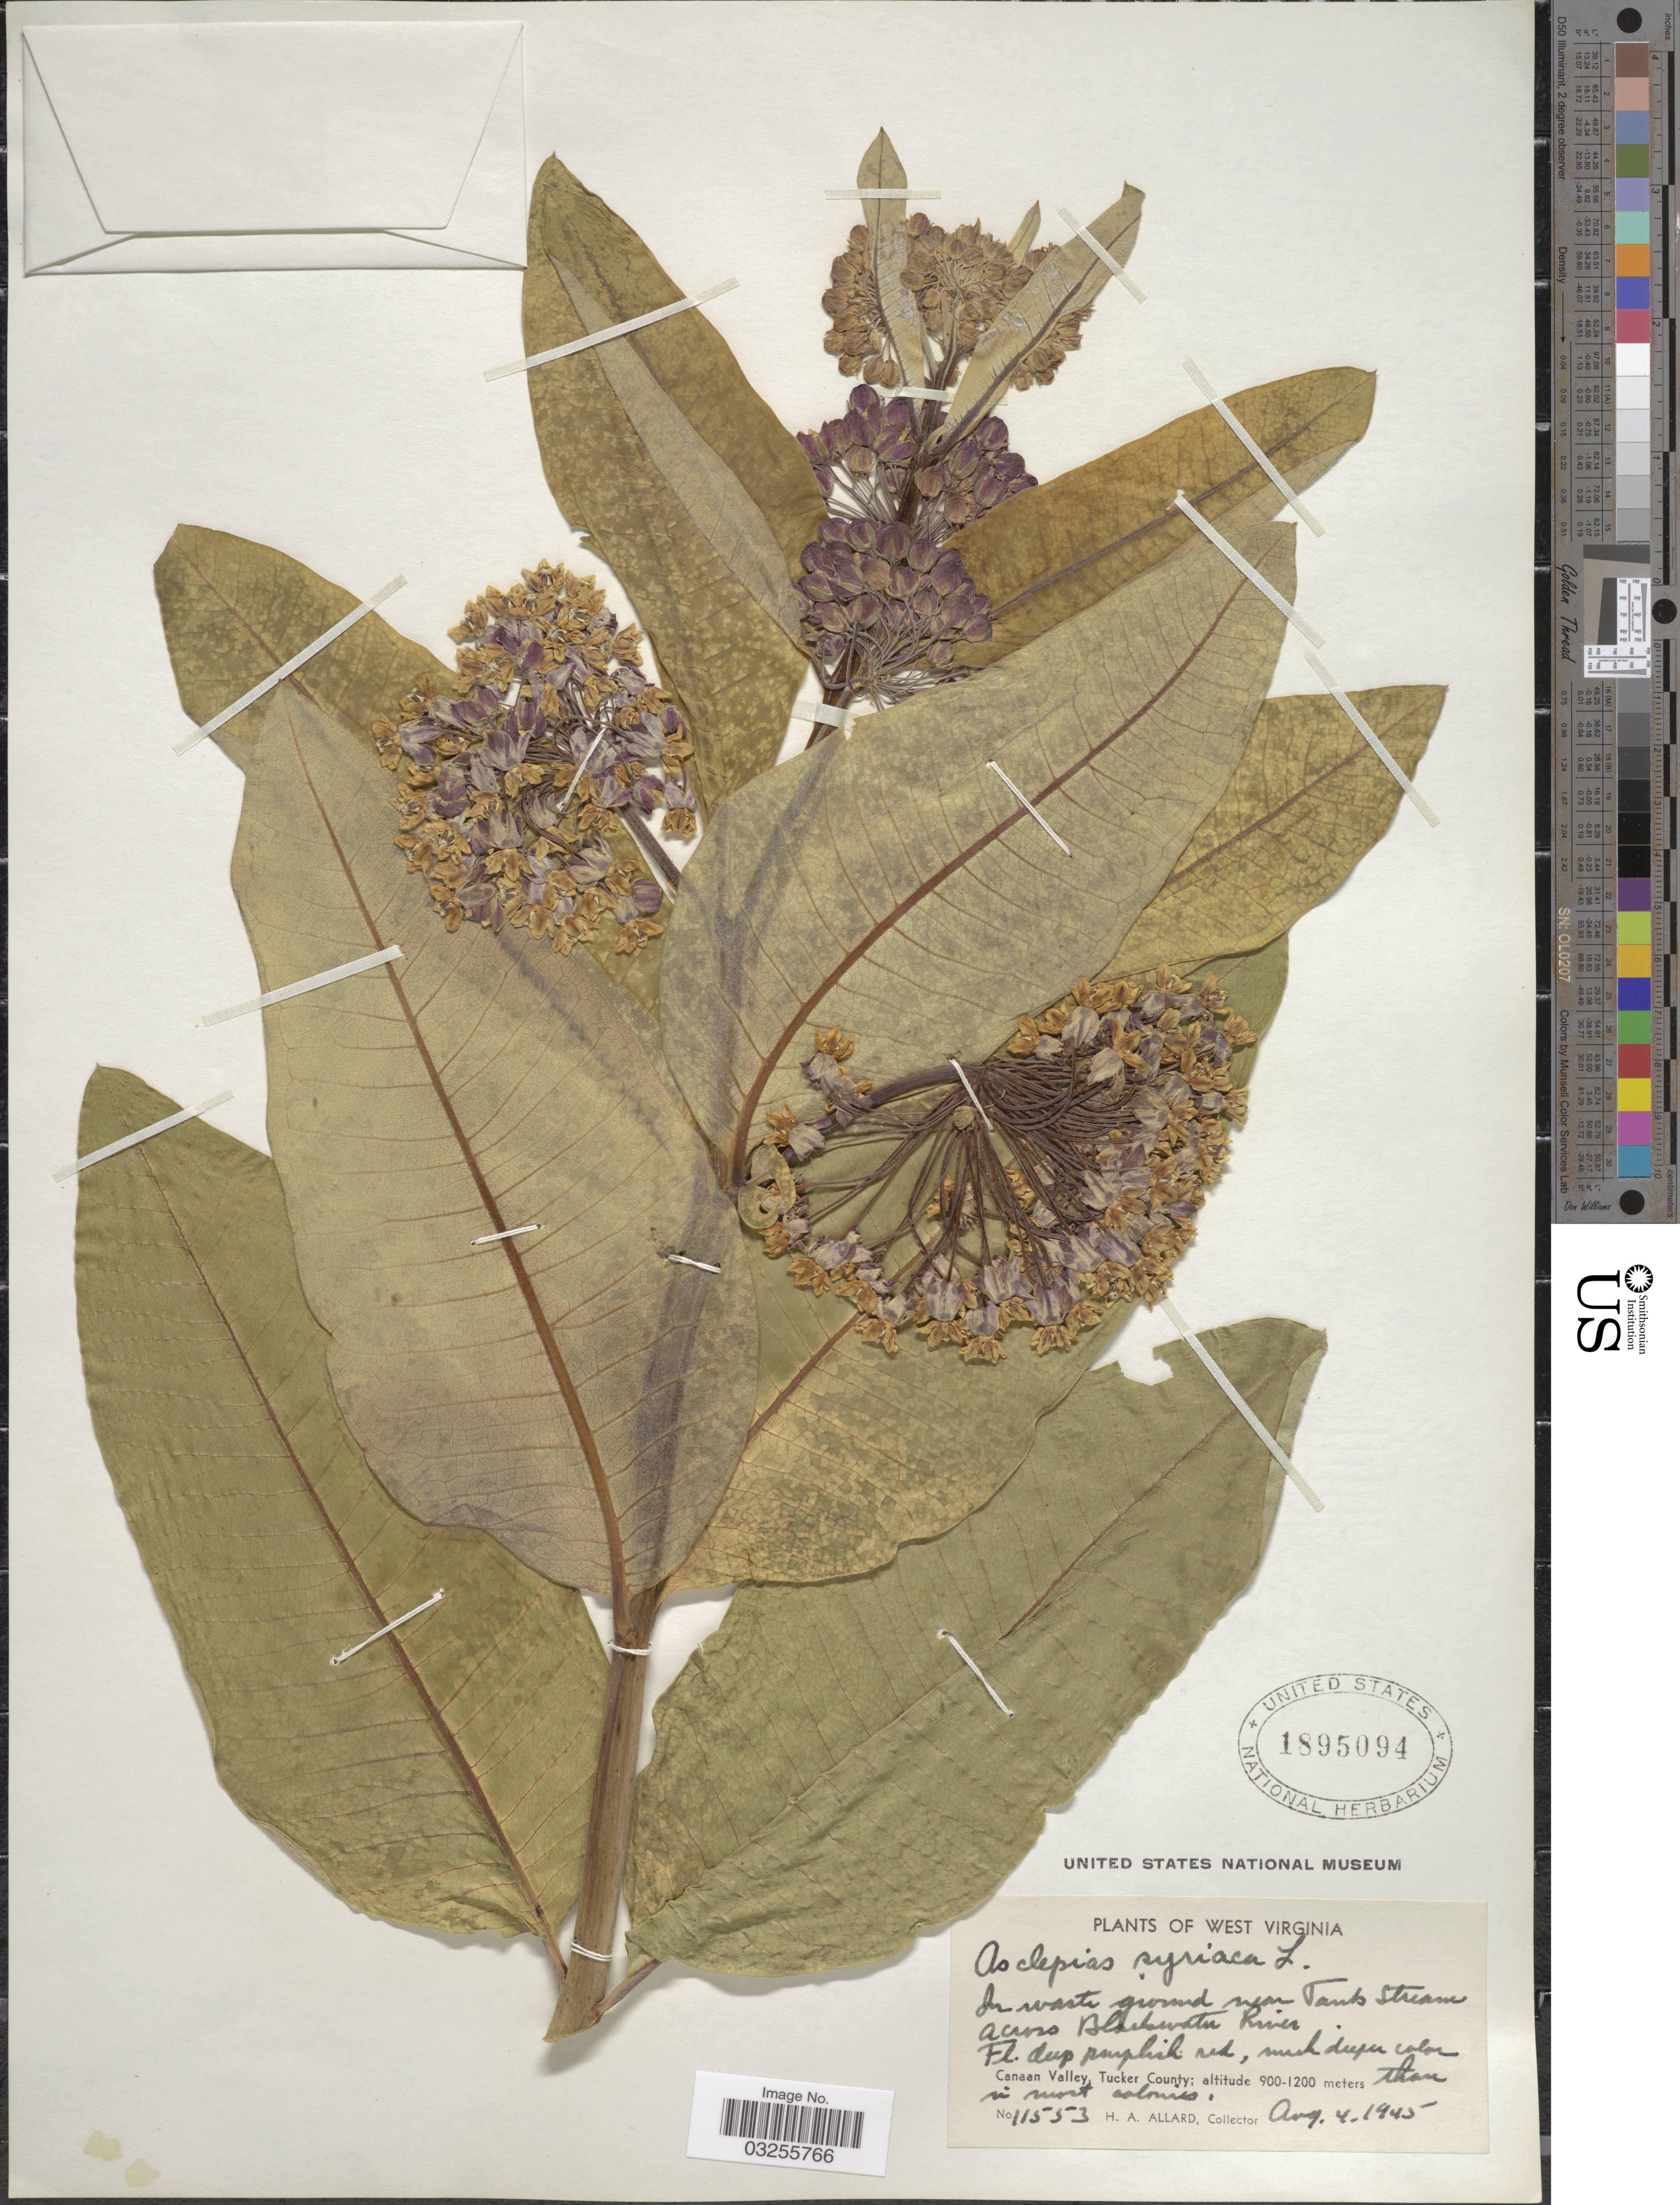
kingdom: Plantae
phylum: Tracheophyta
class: Magnoliopsida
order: Gentianales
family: Apocynaceae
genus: Asclepias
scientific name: Asclepias syriaca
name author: L.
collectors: H. A. Allard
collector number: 11553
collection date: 1945-08-04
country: United States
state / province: West Virginia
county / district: Tucker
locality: In waste ground near Tank Stream Across Blackwater River. Canaan Valley, Tucker County.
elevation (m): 900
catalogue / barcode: US 1895094